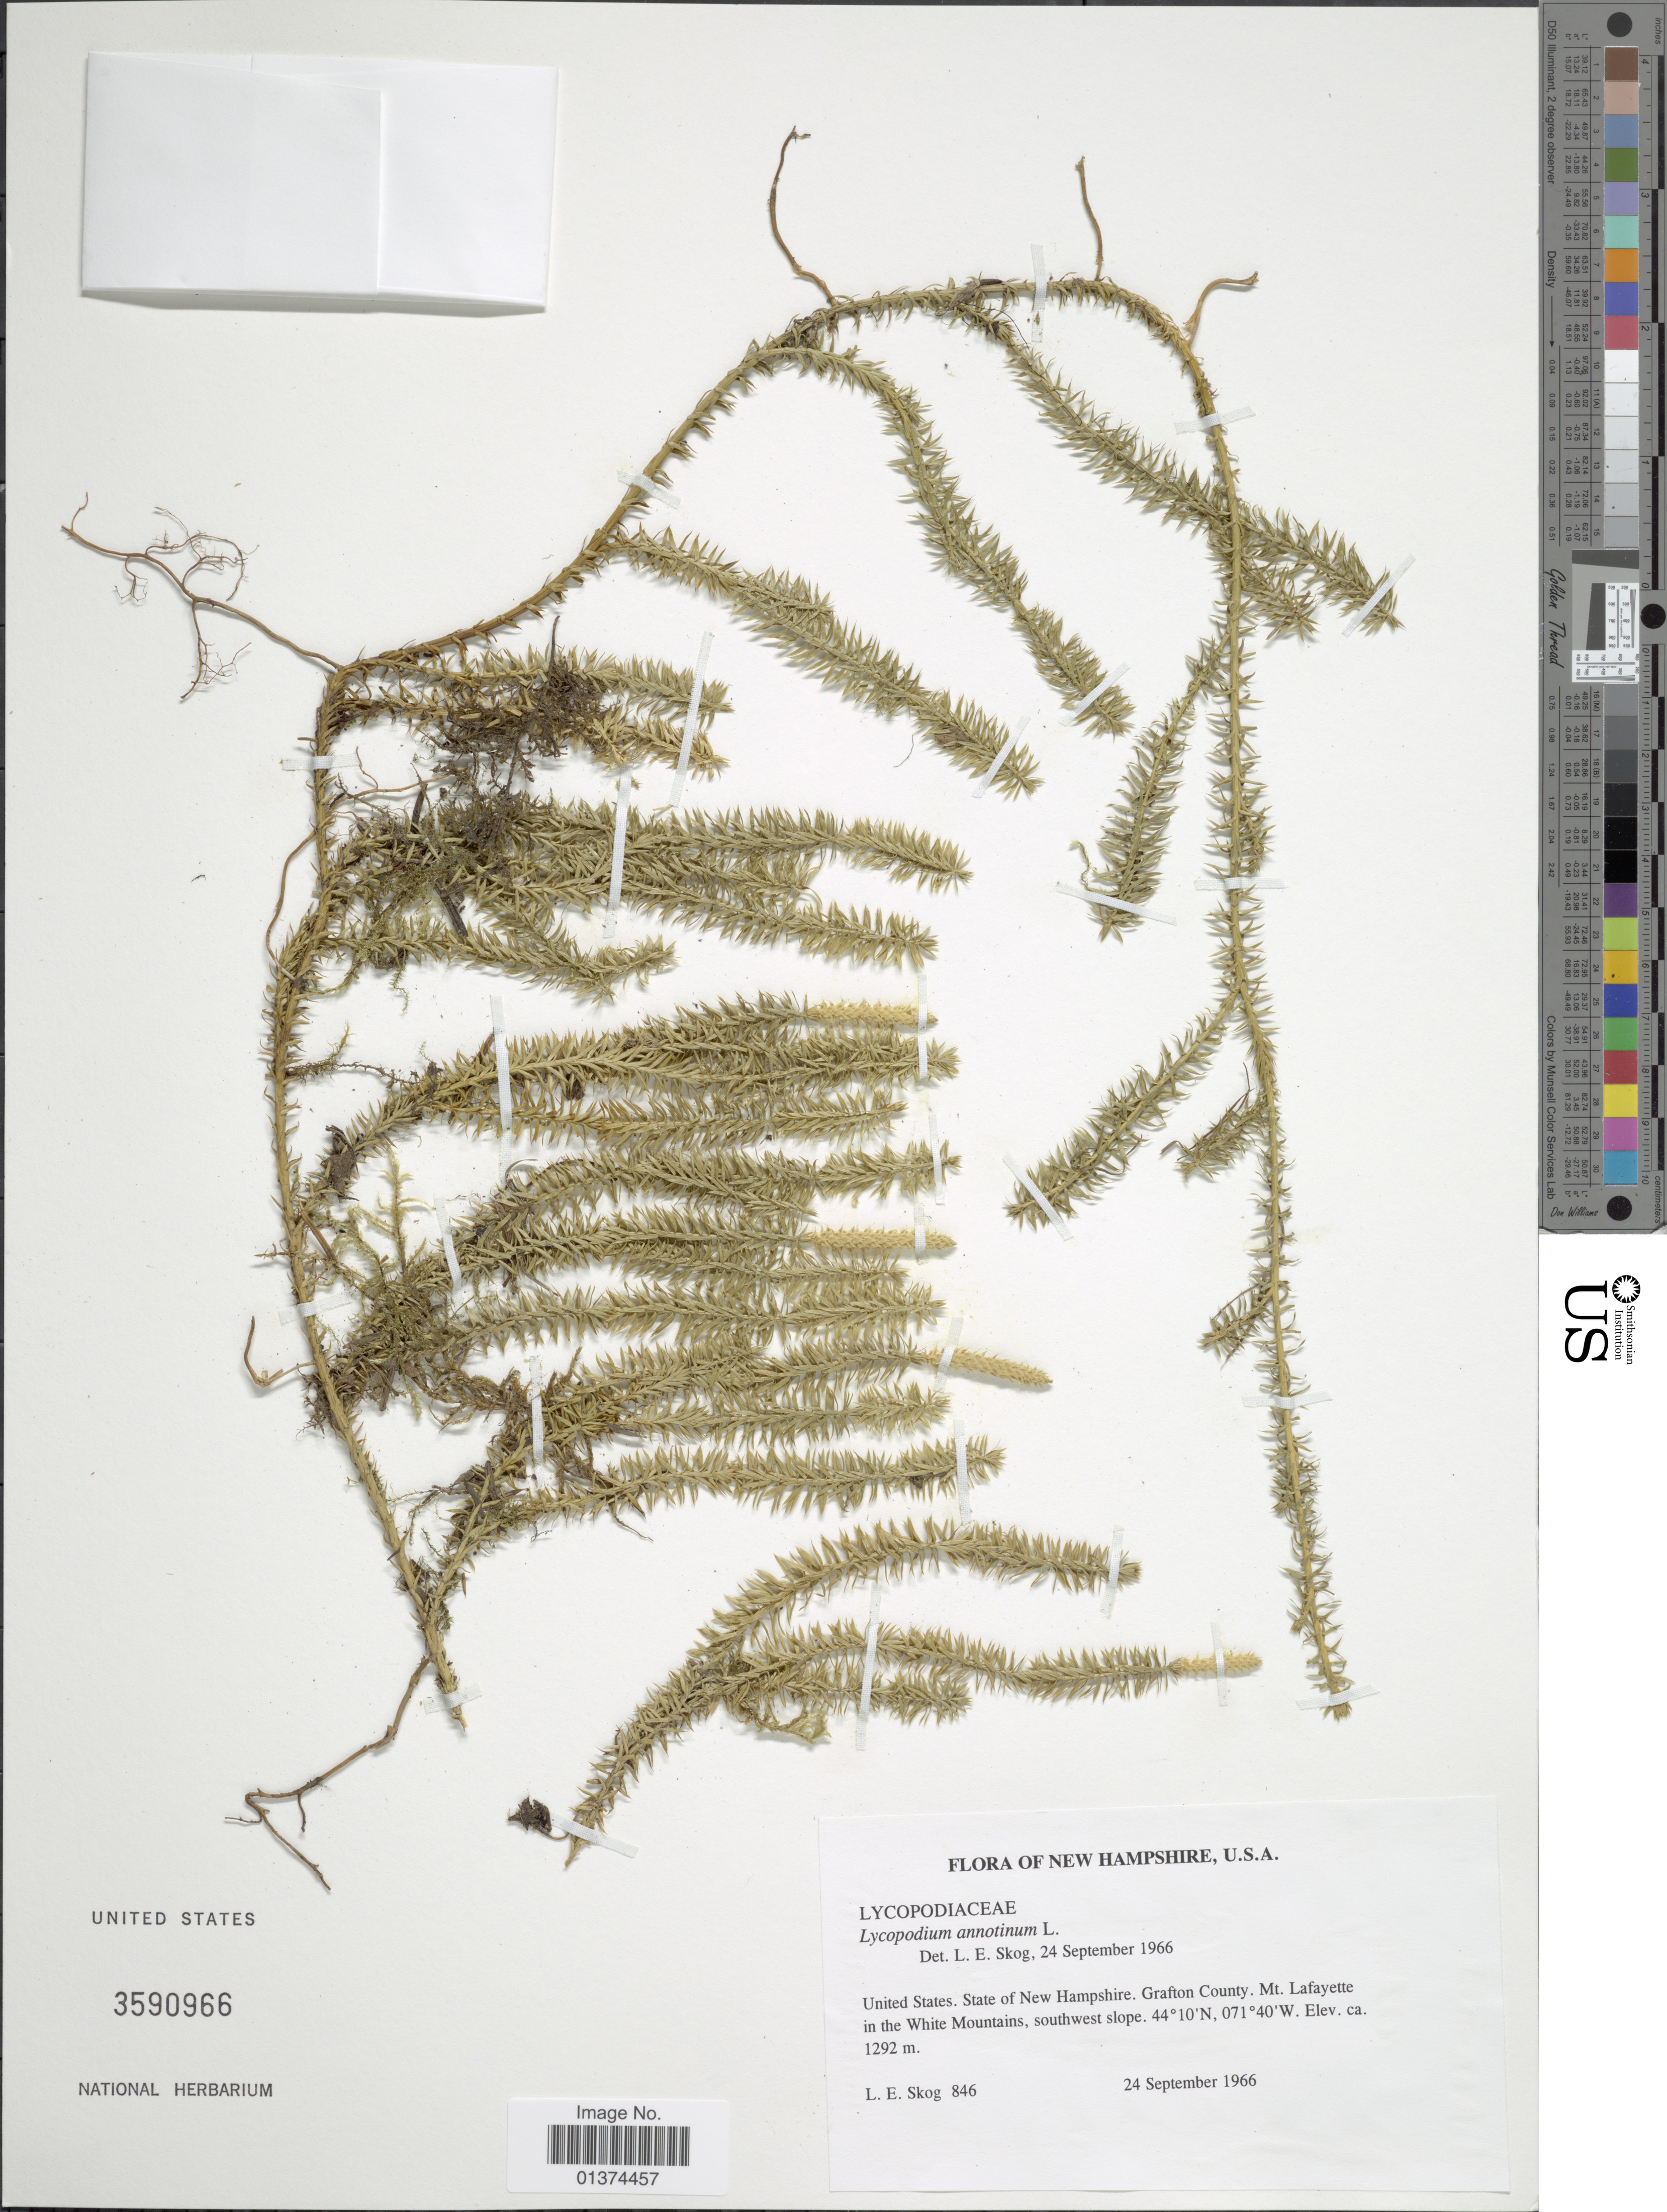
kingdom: Plantae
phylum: Tracheophyta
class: Lycopodiopsida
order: Lycopodiales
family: Lycopodiaceae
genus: Spinulum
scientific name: Spinulum annotinum subsp. annotinum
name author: (L.) A. Haines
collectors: L. E. Skog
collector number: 846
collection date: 1966-09-24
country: United States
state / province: New Hampshire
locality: United State, State of New Hampshire, Grafton County, Mt Lafayette in the White Mountains, southwest slope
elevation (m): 1292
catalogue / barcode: US 3590966